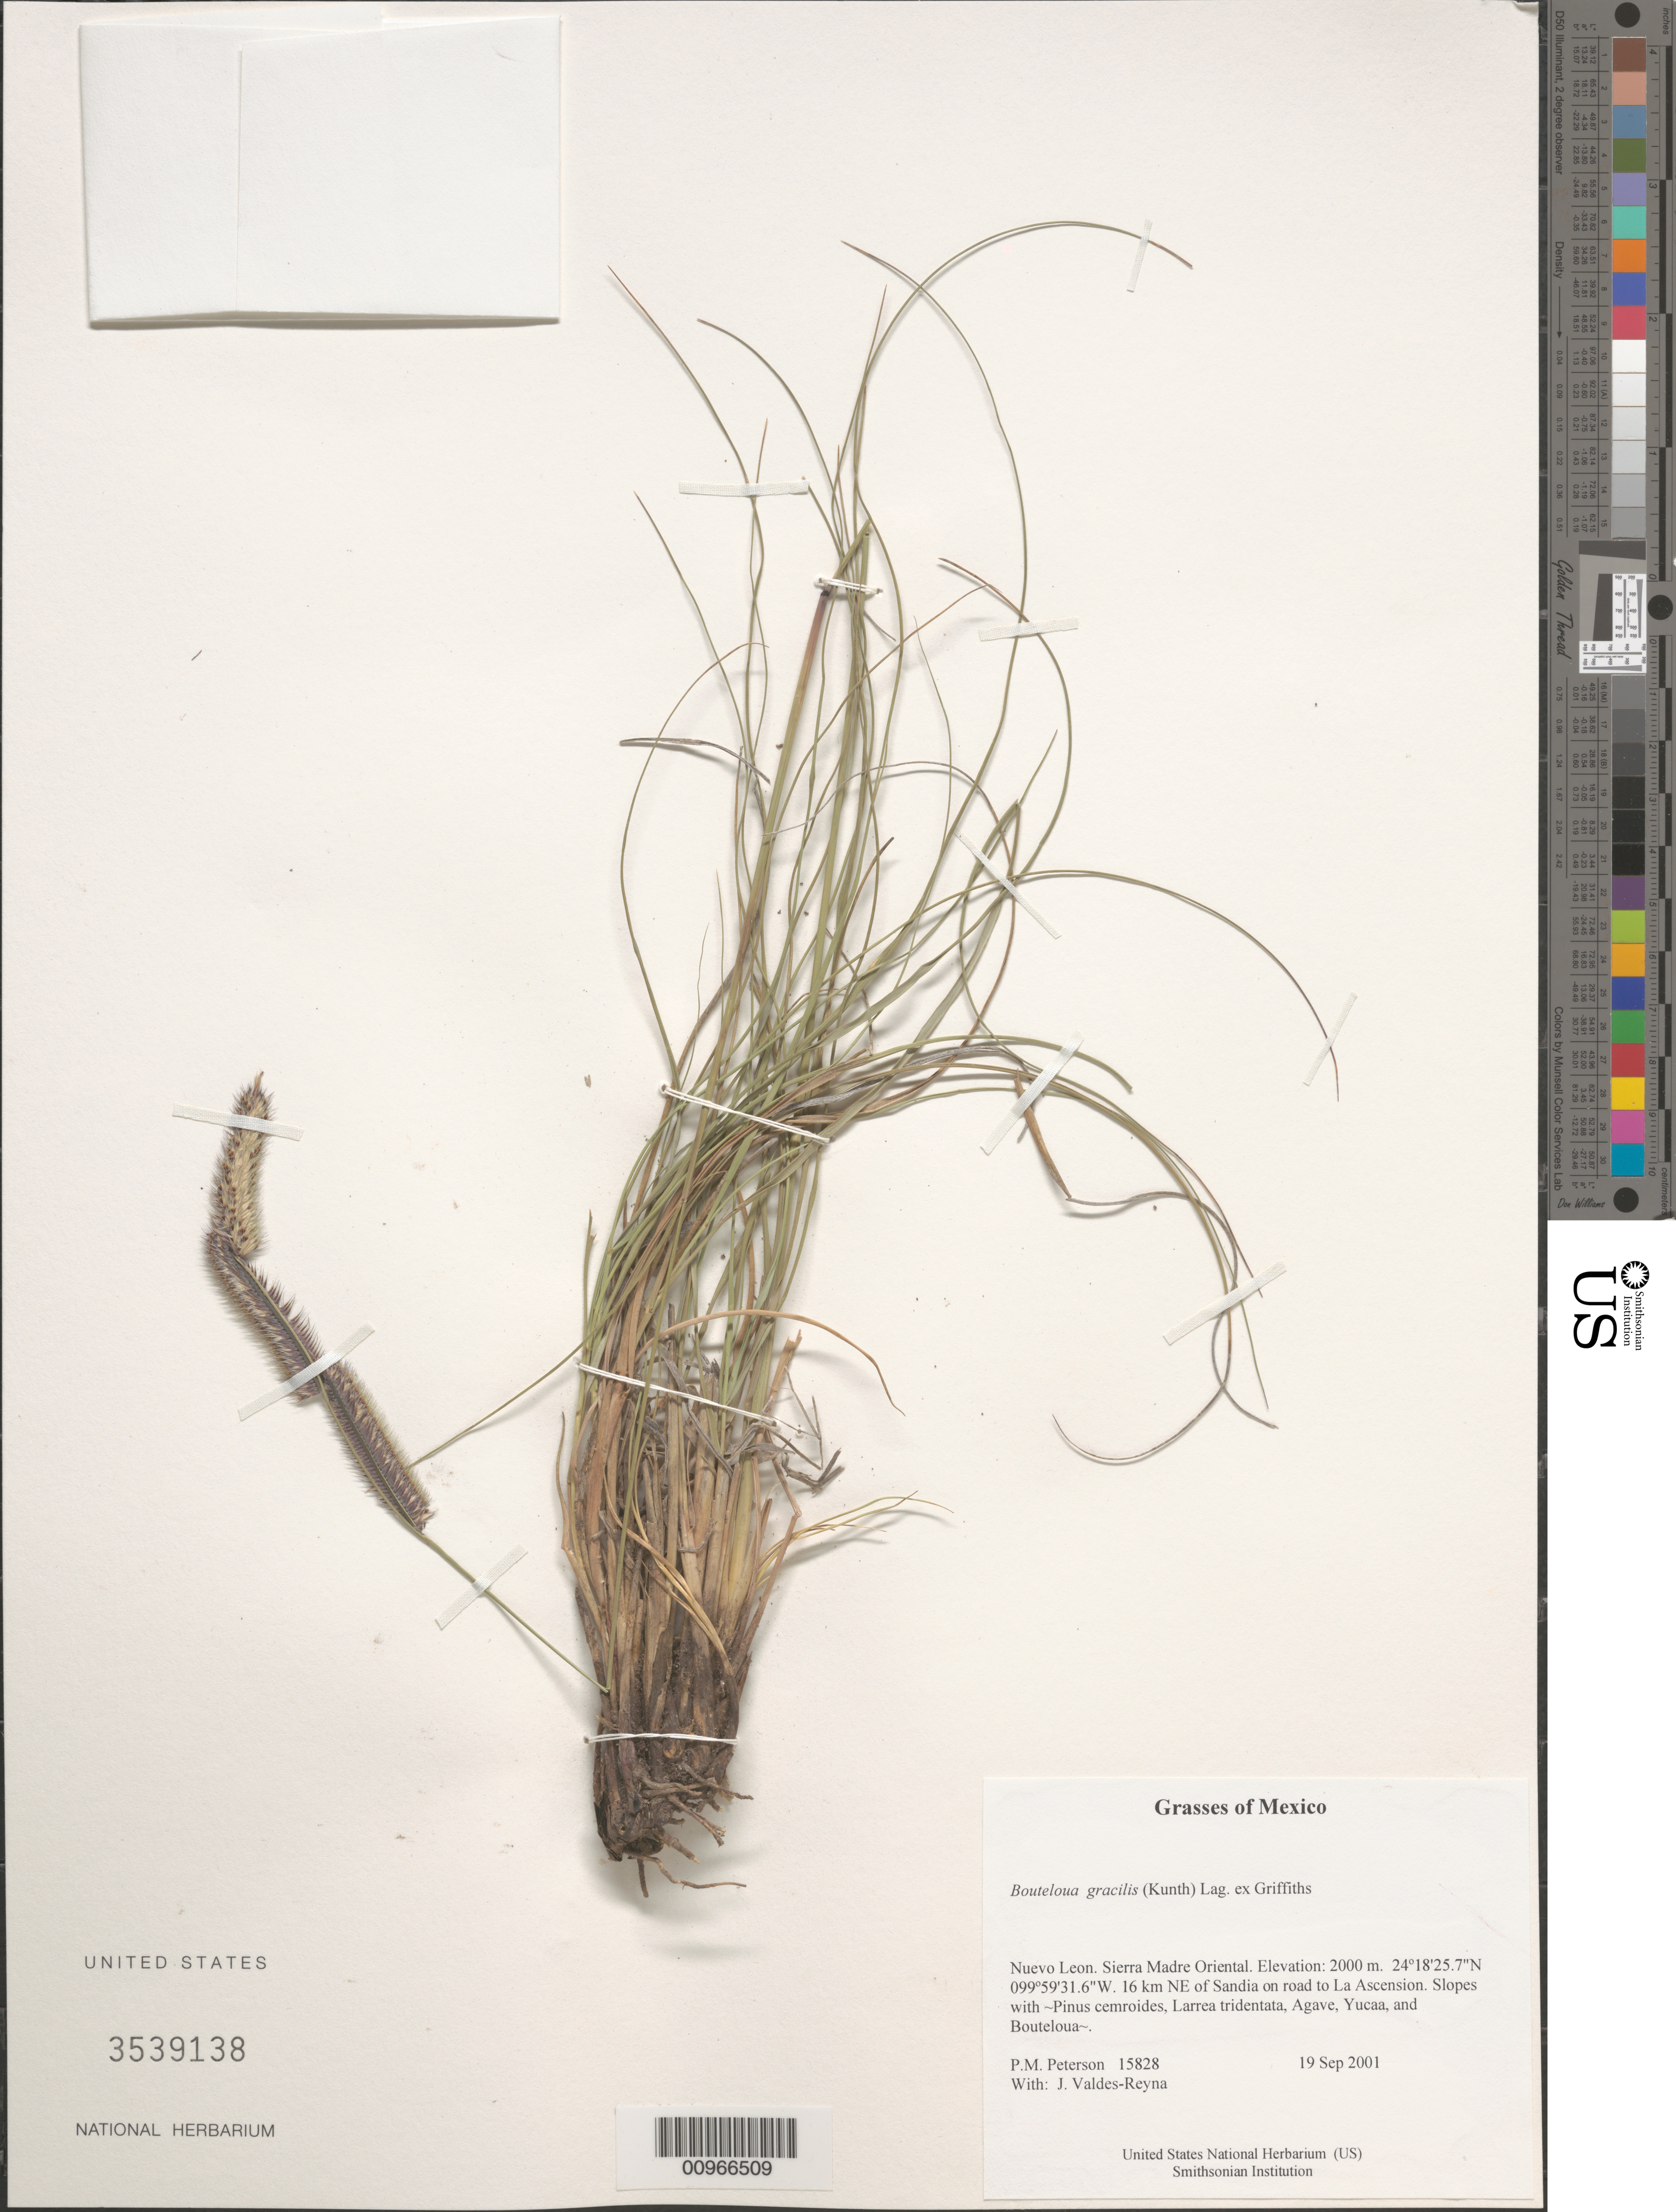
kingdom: Plantae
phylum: Tracheophyta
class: Liliopsida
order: Poales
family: Poaceae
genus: Bouteloua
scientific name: Bouteloua gracilis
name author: (Kunth) Lag. ex Griffiths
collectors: P. M. Peterson & J. Valdés-Reyna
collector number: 15828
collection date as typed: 19 Sep 2001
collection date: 2001-09-19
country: Mexico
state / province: Nuevo León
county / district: Sierra Madre Oriental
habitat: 16 km NE of Sandia on road to La Ascension. Slopes with ~Pinus cemroides, Larrea tridentata, Agave, Yucaa, and Bouteloua~.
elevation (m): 2000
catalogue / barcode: US 3539138